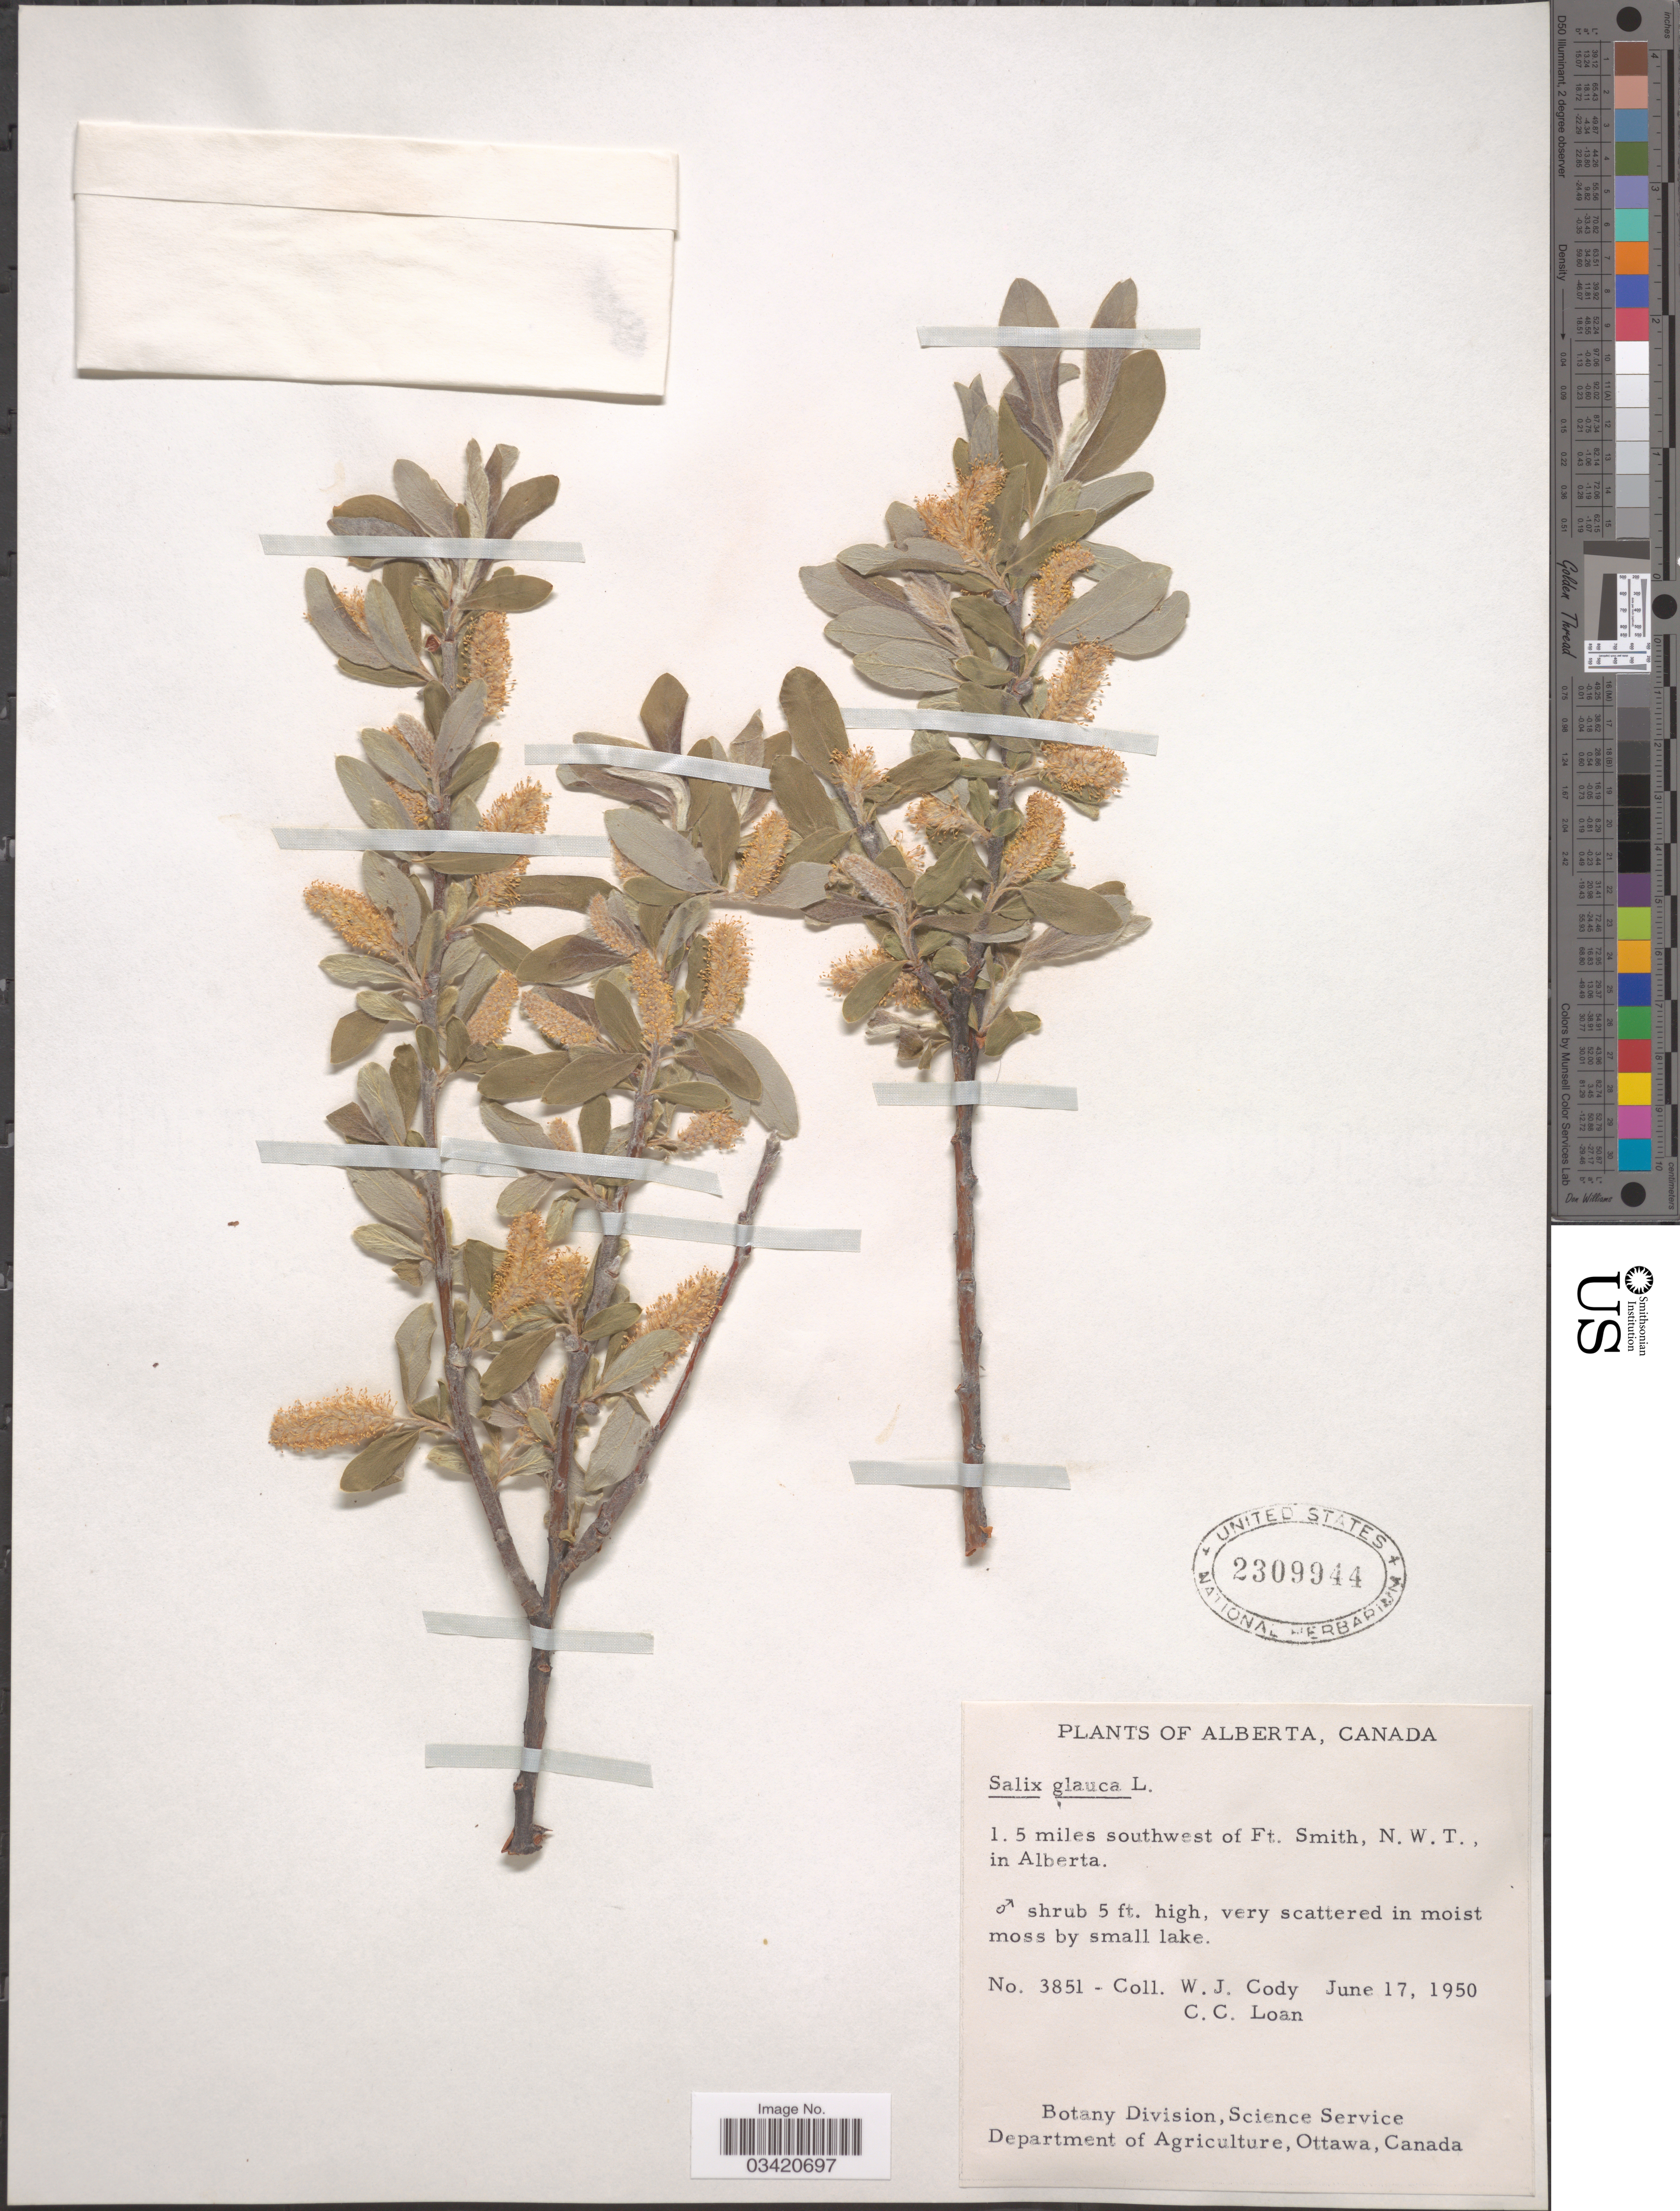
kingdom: Plantae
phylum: Tracheophyta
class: Magnoliopsida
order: Malpighiales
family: Salicaceae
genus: Salix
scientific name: Salix glauca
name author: L.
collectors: W. Cody & C. Loan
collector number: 3851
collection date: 1950-06-17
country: Canada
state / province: Alberta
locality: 1.5 miles southwest of Ft. Smith, N. W. T., in Alberta.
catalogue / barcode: US 2309944